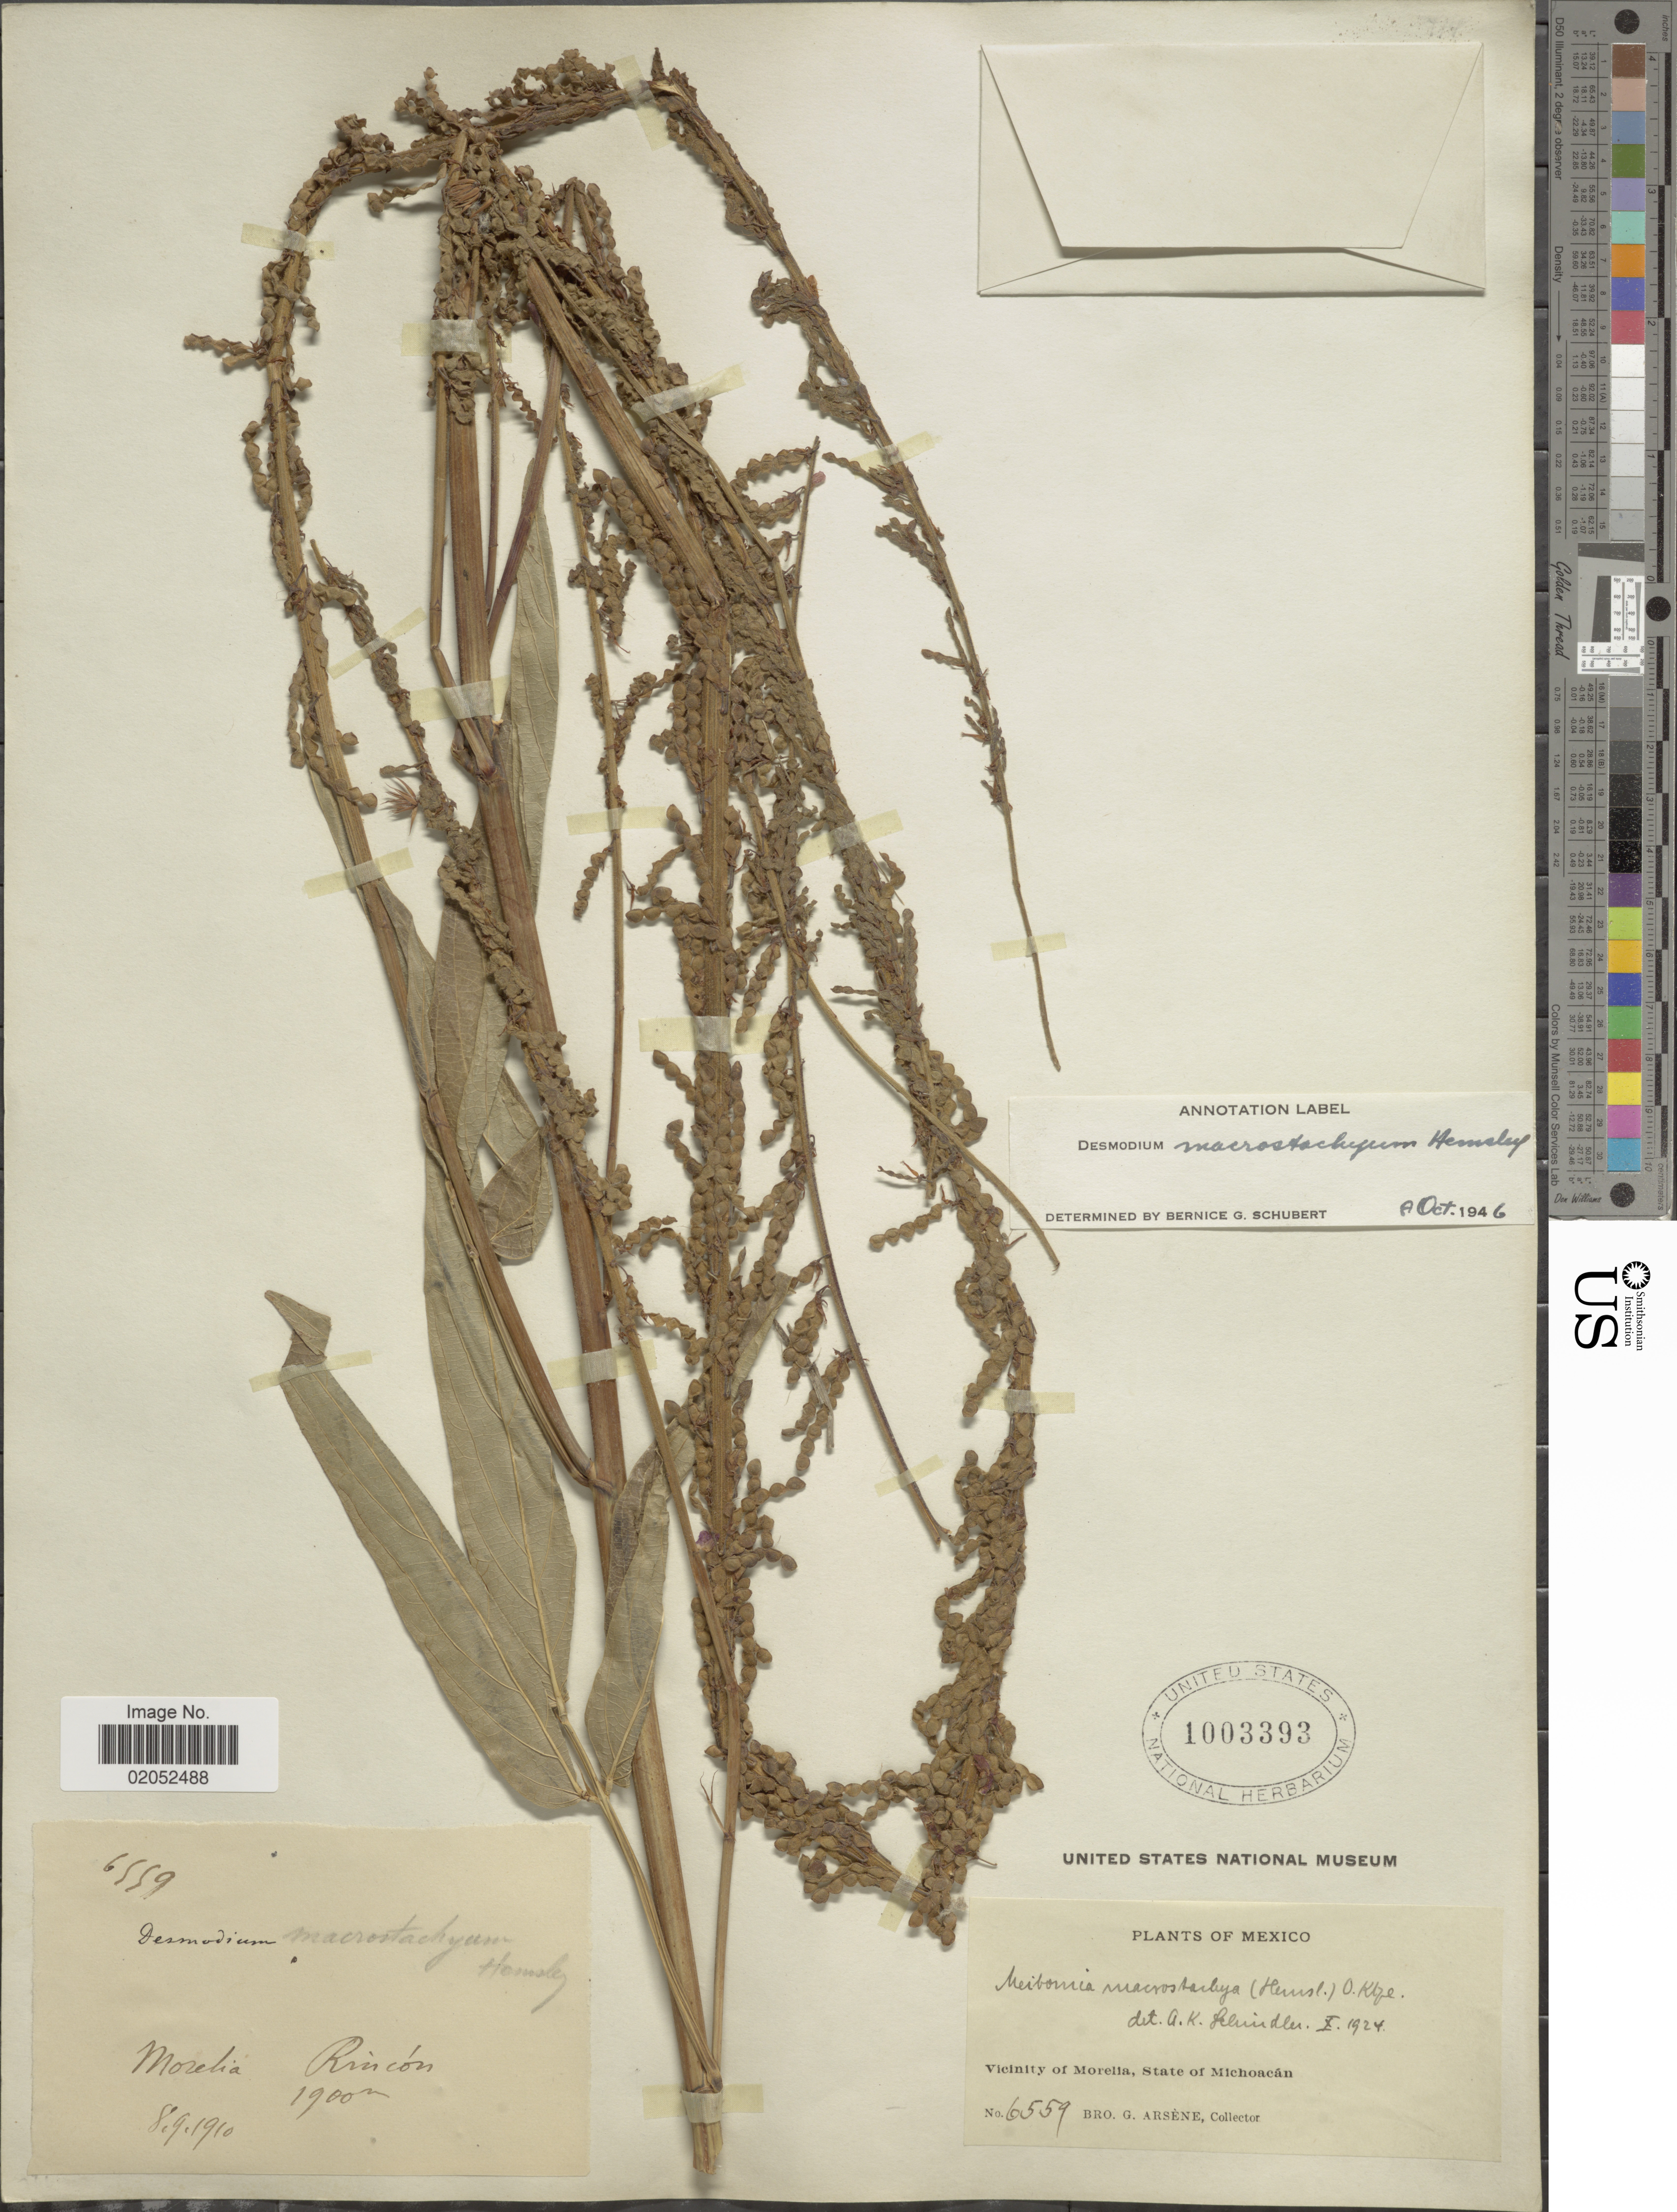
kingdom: Plantae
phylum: Tracheophyta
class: Magnoliopsida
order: Fabales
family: Fabaceae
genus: Desmodium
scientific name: Desmodium macrostachyum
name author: Hemsl.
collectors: Bro. G. Arsène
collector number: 6559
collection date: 1910-09-08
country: Mexico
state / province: Michoacán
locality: Vicinity of Morelia, State of Michoacan. Rincon,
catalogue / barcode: US 1003393